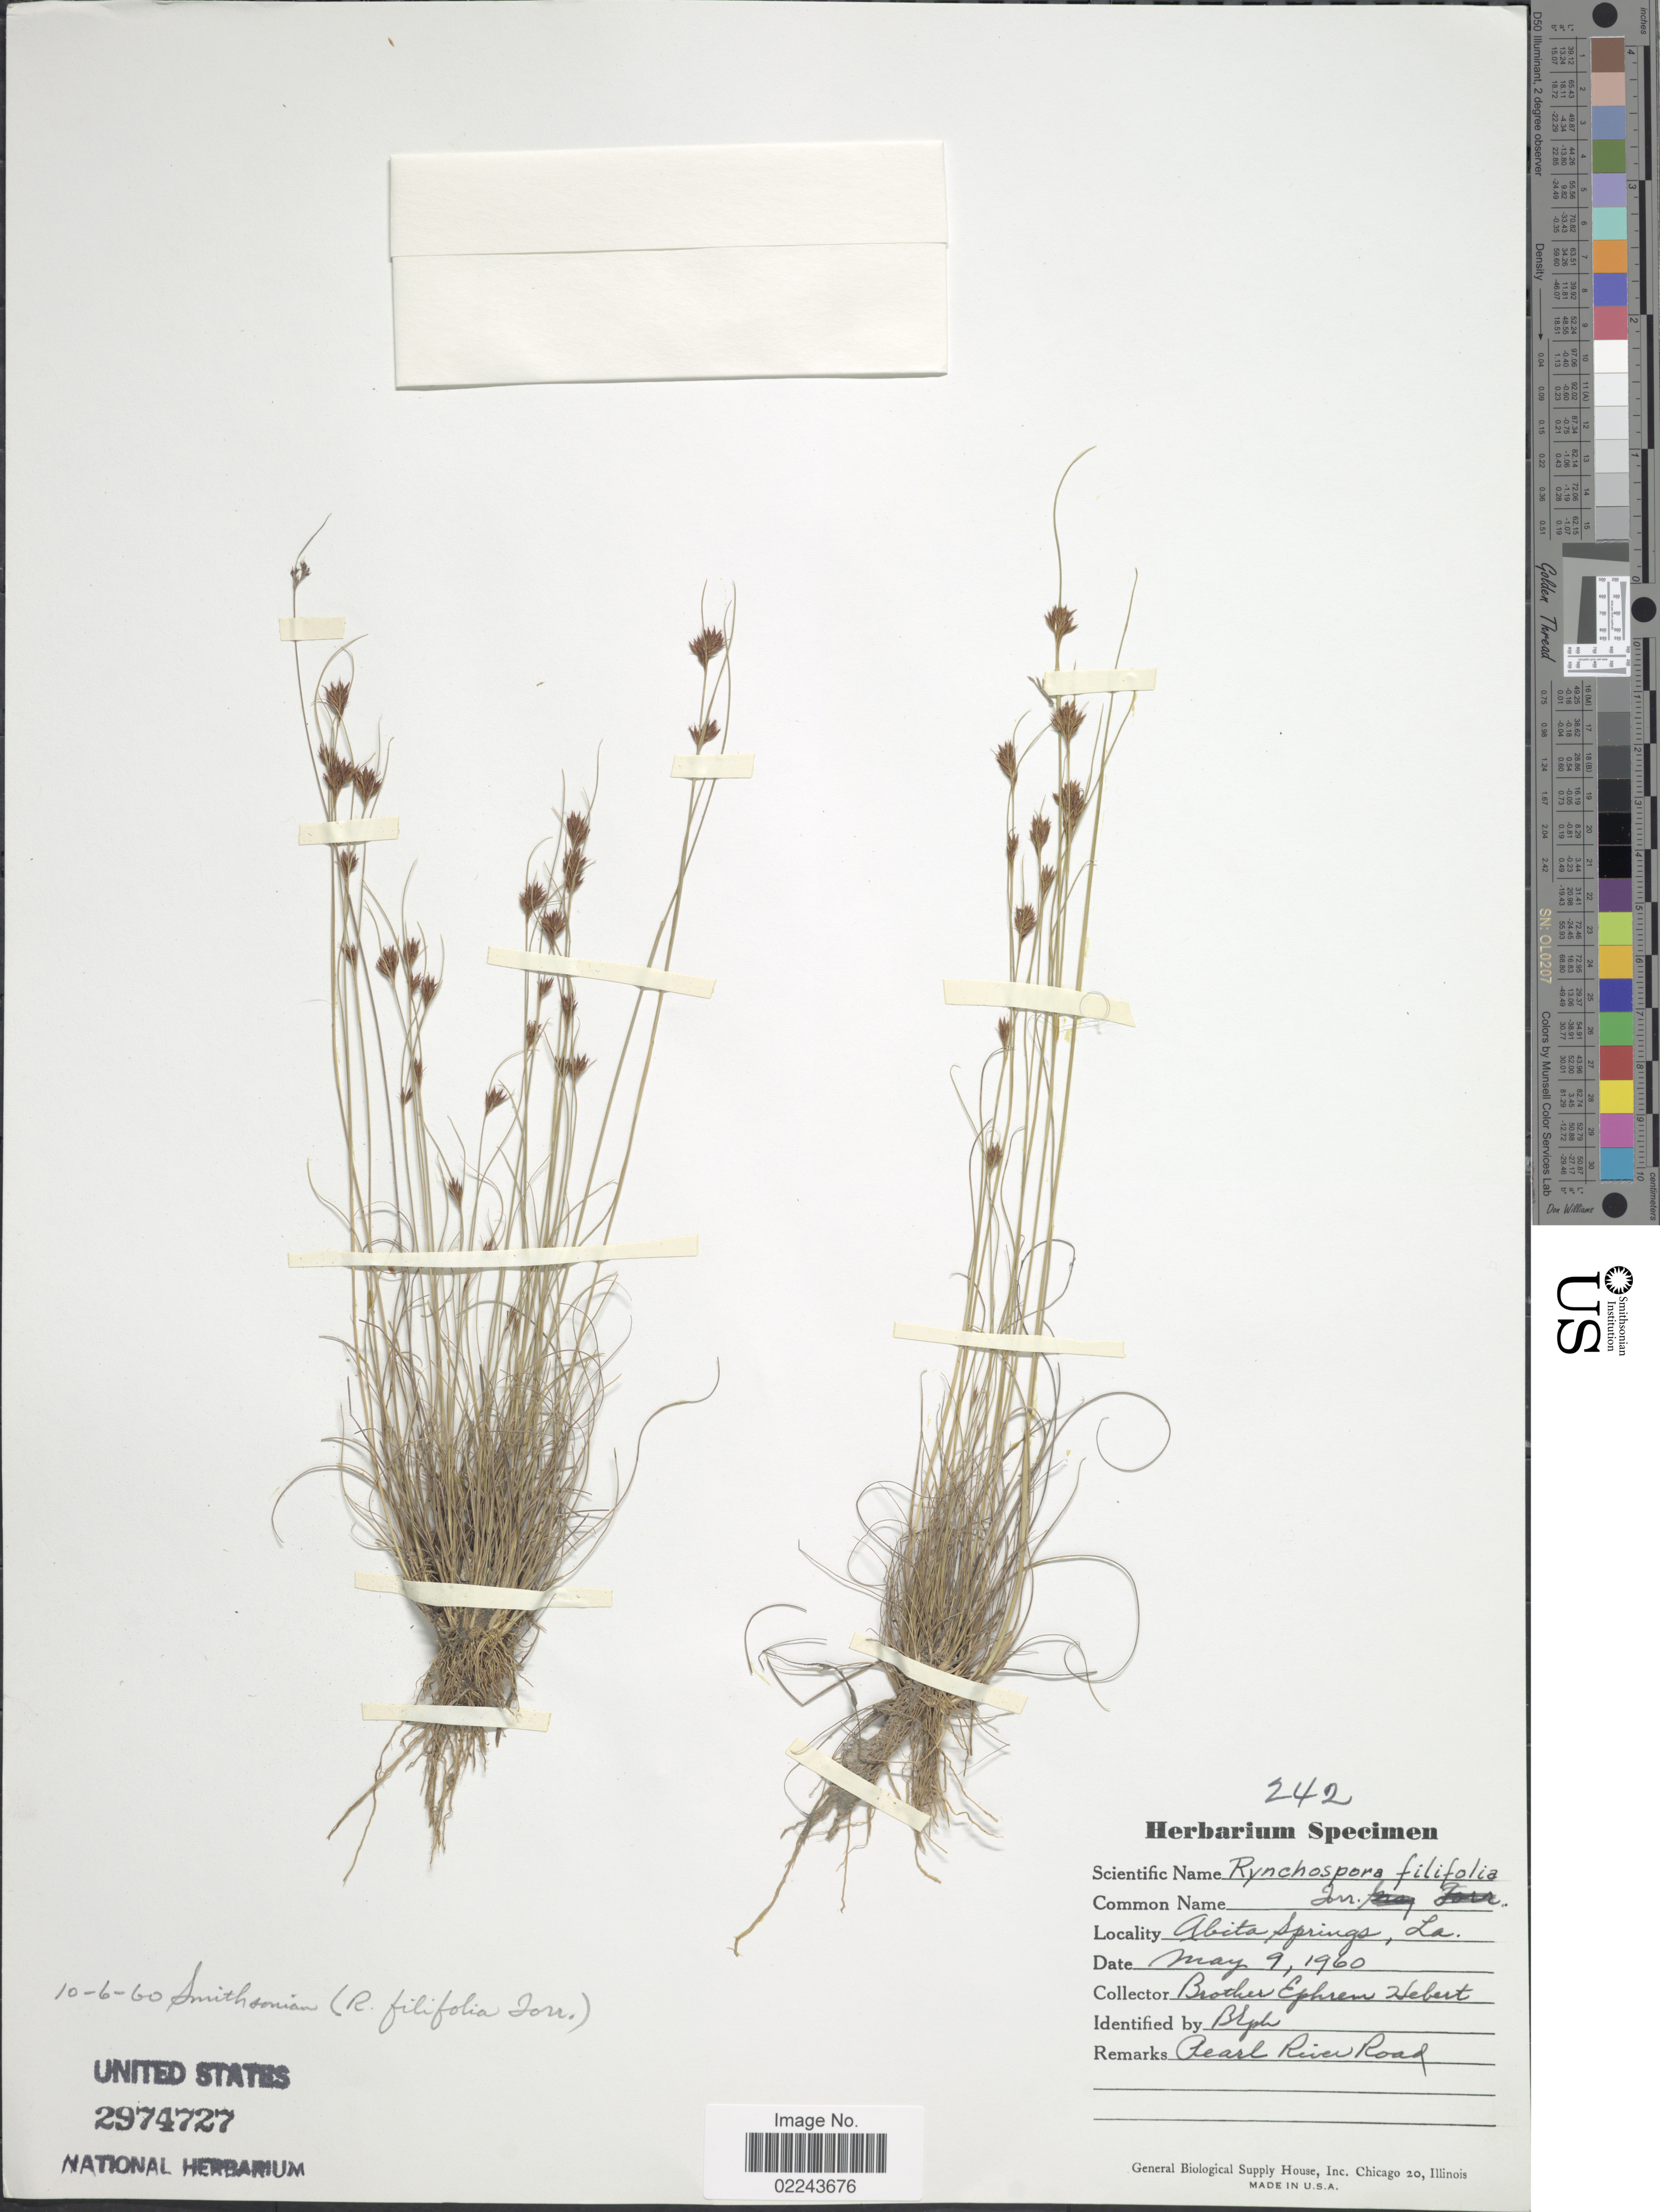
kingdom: Plantae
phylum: Tracheophyta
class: Liliopsida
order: Poales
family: Cyperaceae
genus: Rhynchospora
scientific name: Rhynchospora filifolia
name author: A. Gray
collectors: E. Hebert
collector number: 242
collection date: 1960-05-09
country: United States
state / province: Louisiana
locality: Abita Springs, La. Pearl River Road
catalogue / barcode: US 2974727